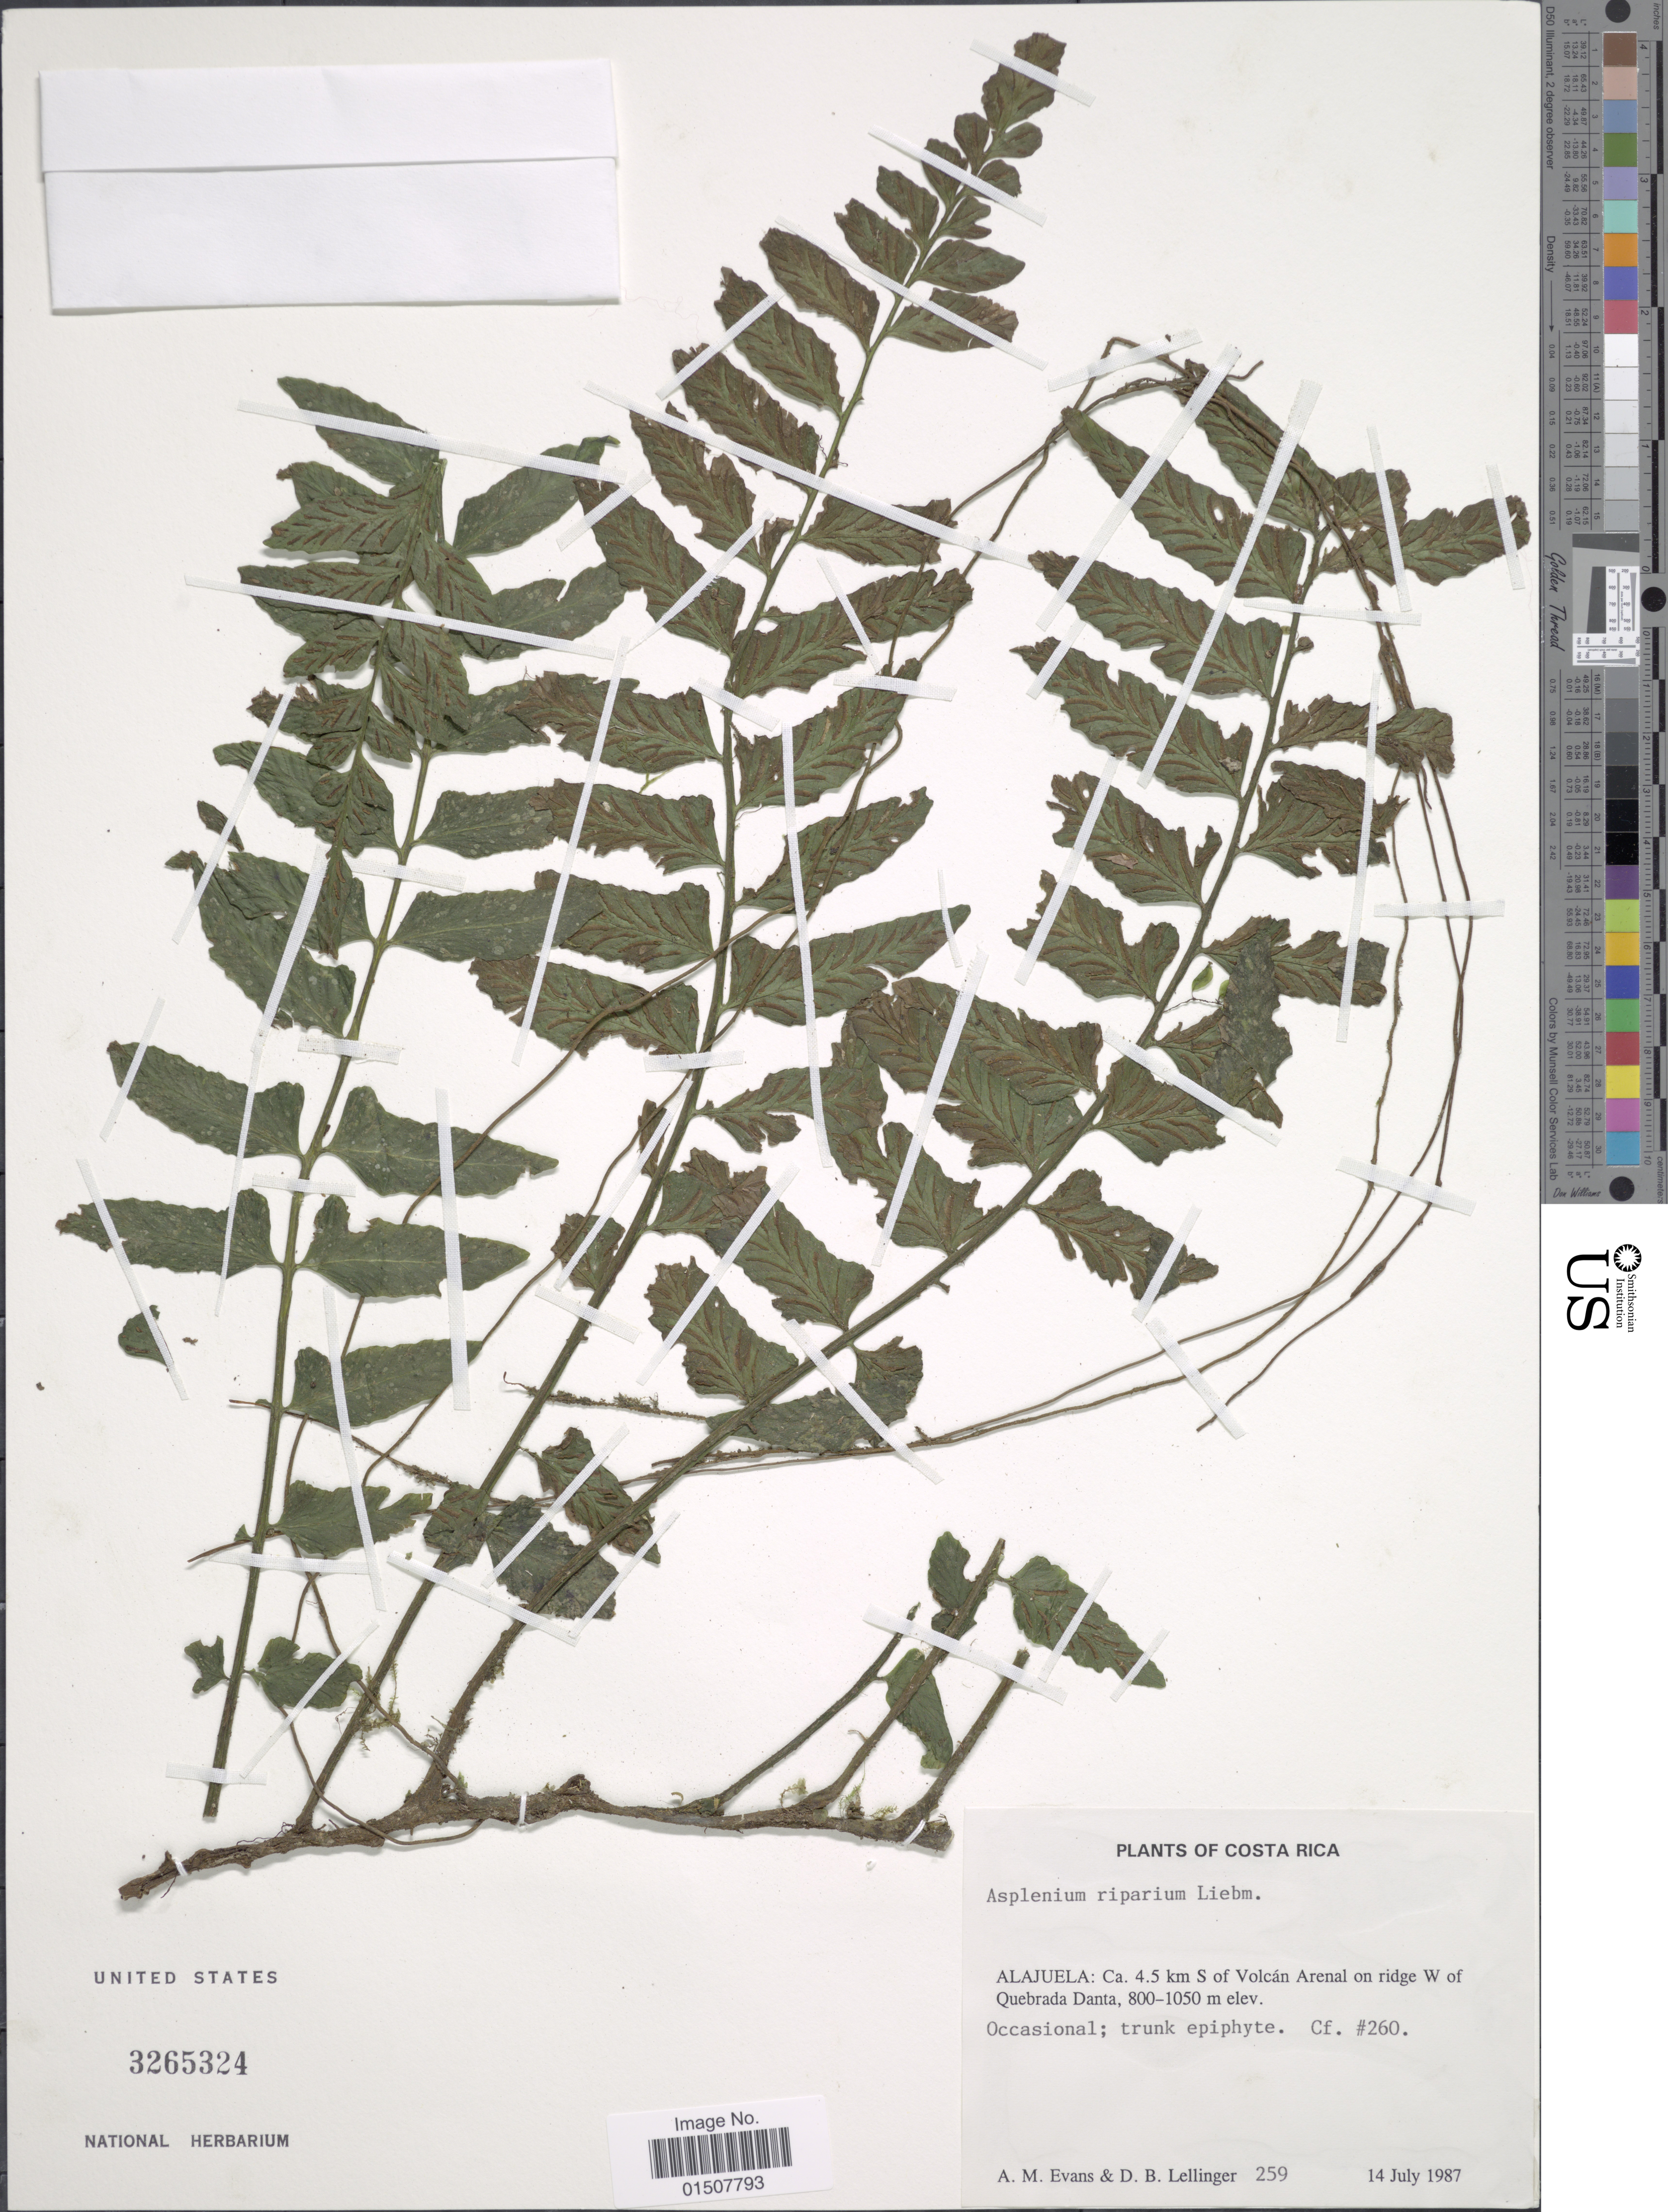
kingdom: Plantae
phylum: Tracheophyta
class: Polypodiopsida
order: Polypodiales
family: Aspleniaceae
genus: Asplenium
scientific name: Asplenium riparium Brack., nom. illeg.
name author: Brack. in Wilkes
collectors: A. M. Evans & D. B. Lellinger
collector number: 259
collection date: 1987-07-14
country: Costa Rica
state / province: Alajuela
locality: Alajuela:Ca. 4.5 km S of Volcan Arenal on ridge W of Quebrada Danta.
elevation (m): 800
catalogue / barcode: US 3265324